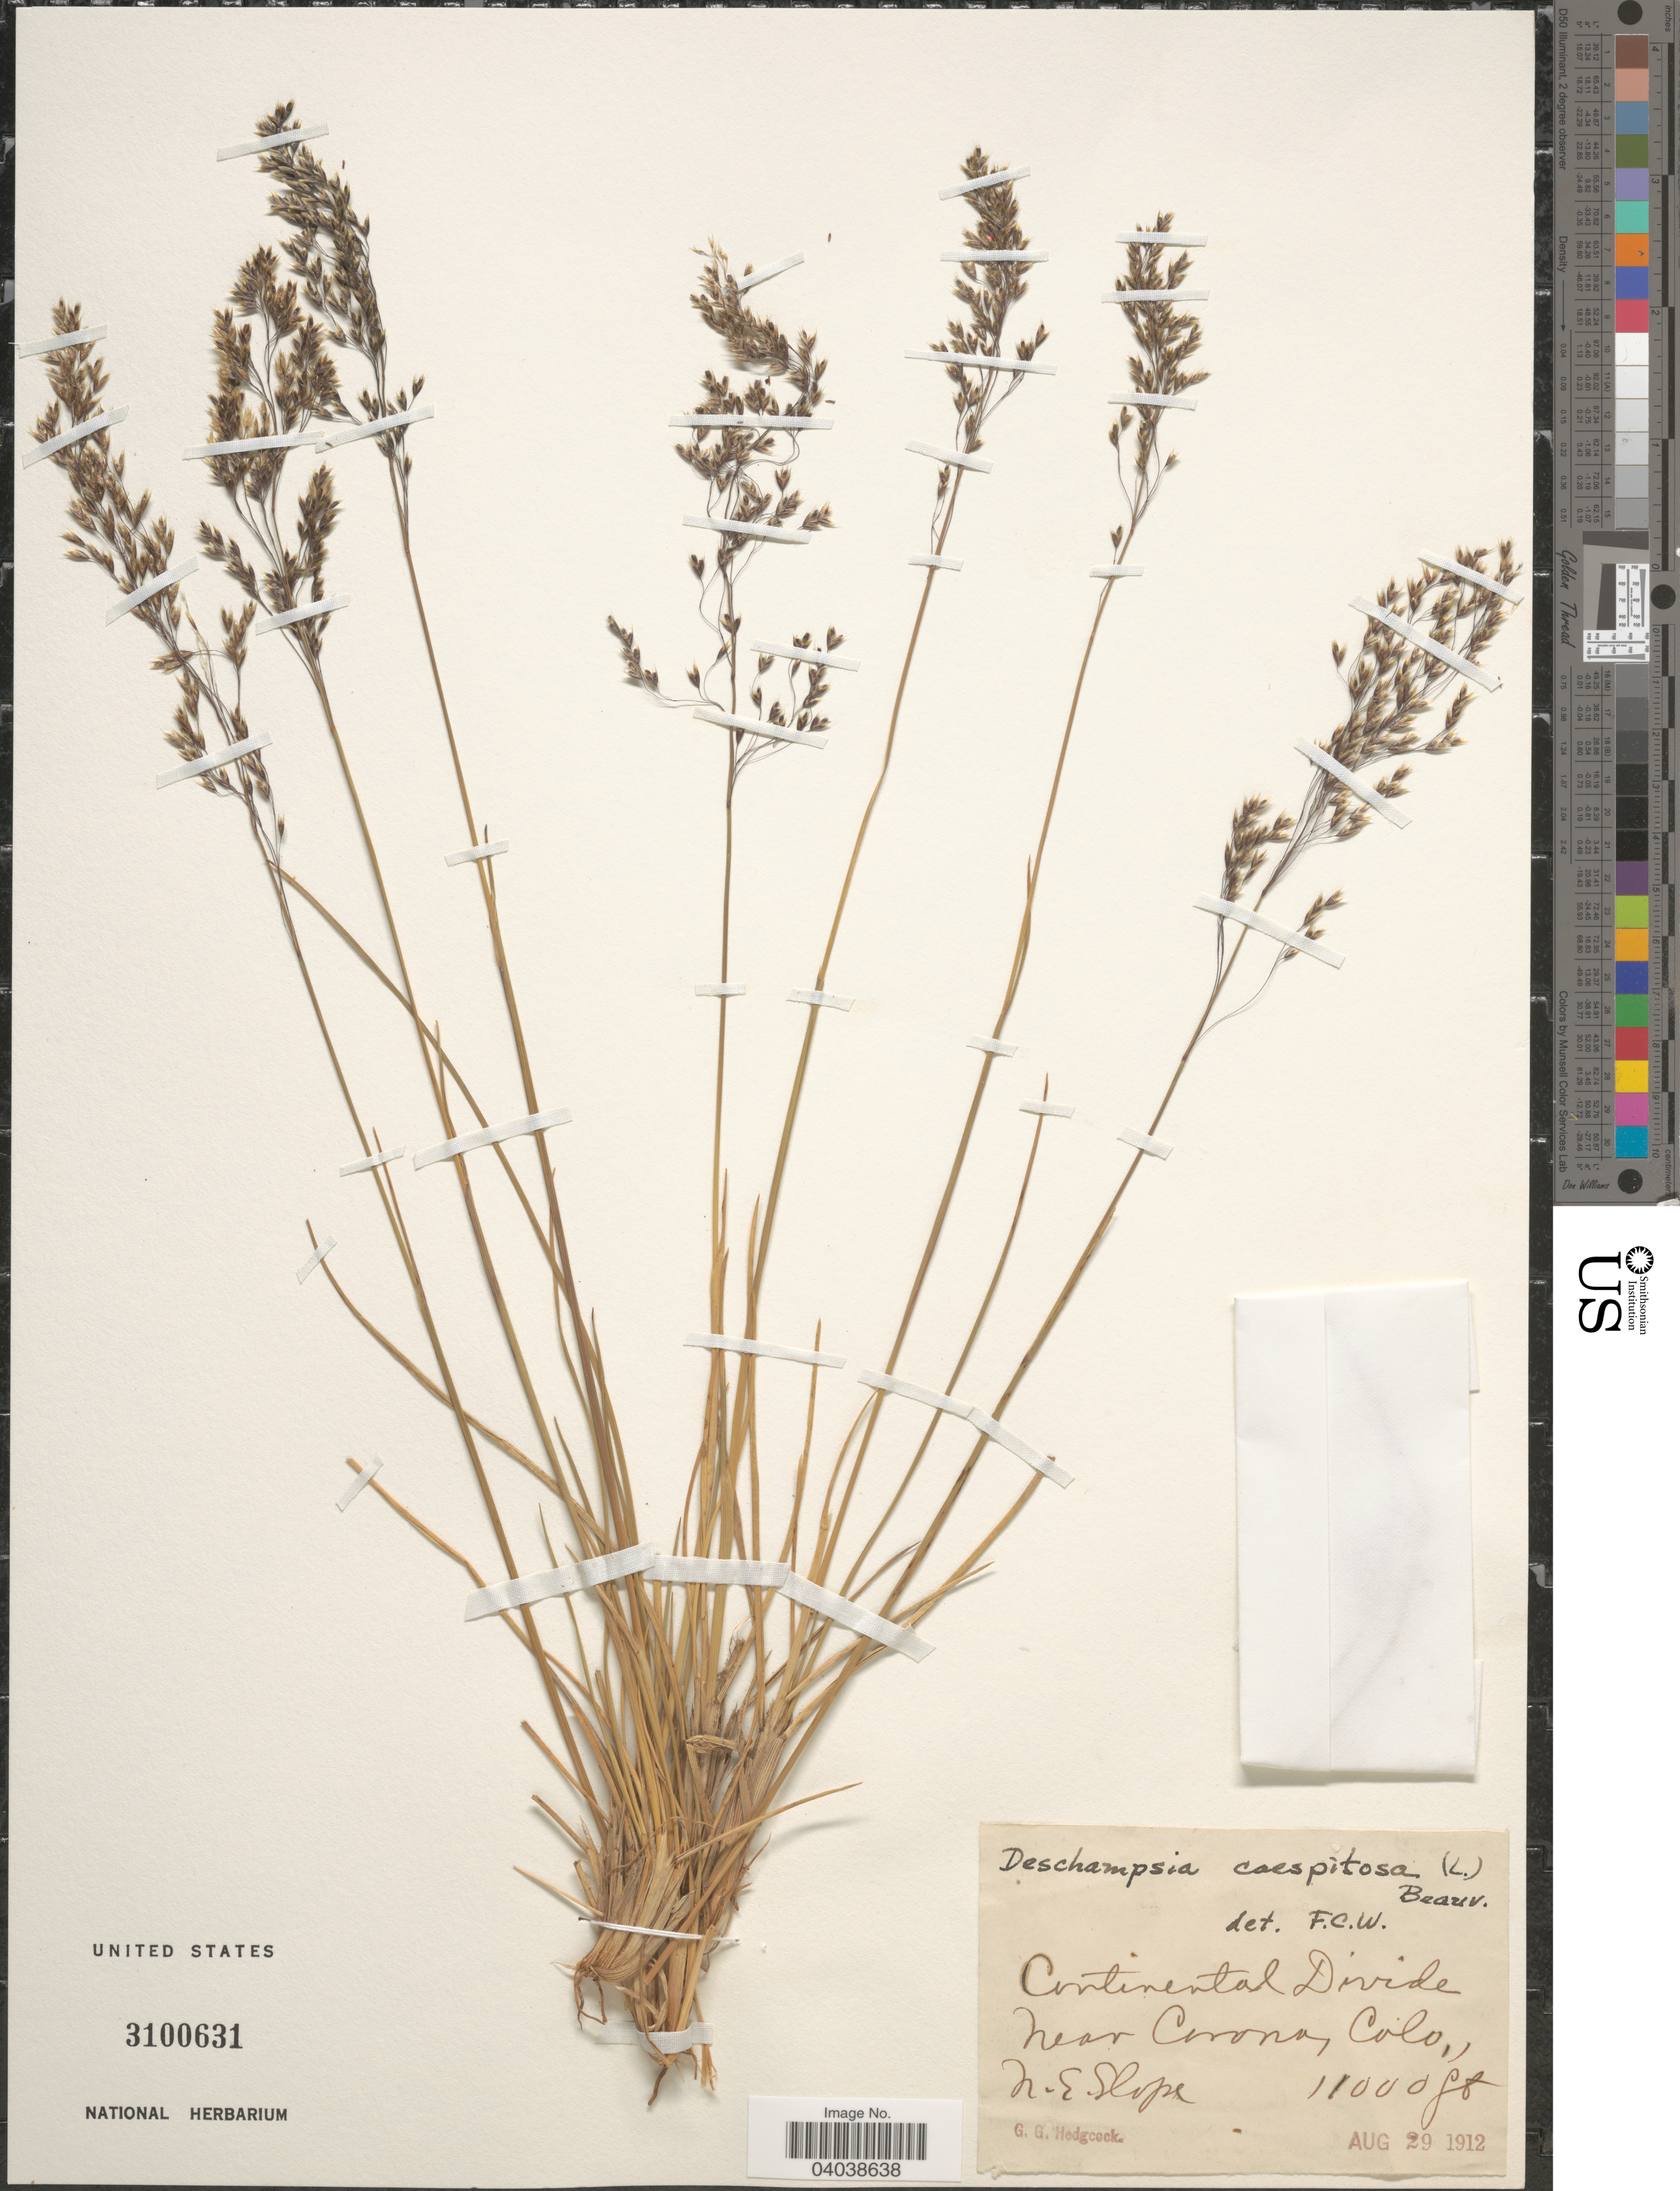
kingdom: Plantae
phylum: Tracheophyta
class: Liliopsida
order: Poales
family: Poaceae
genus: Deschampsia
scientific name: Deschampsia cespitosa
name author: (L.) P. Beauv.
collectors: G. Hedgcock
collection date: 1912-08-29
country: United States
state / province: Colorado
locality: Continental Divide near Corona. N.E. Slope.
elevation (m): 3353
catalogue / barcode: US 3100631